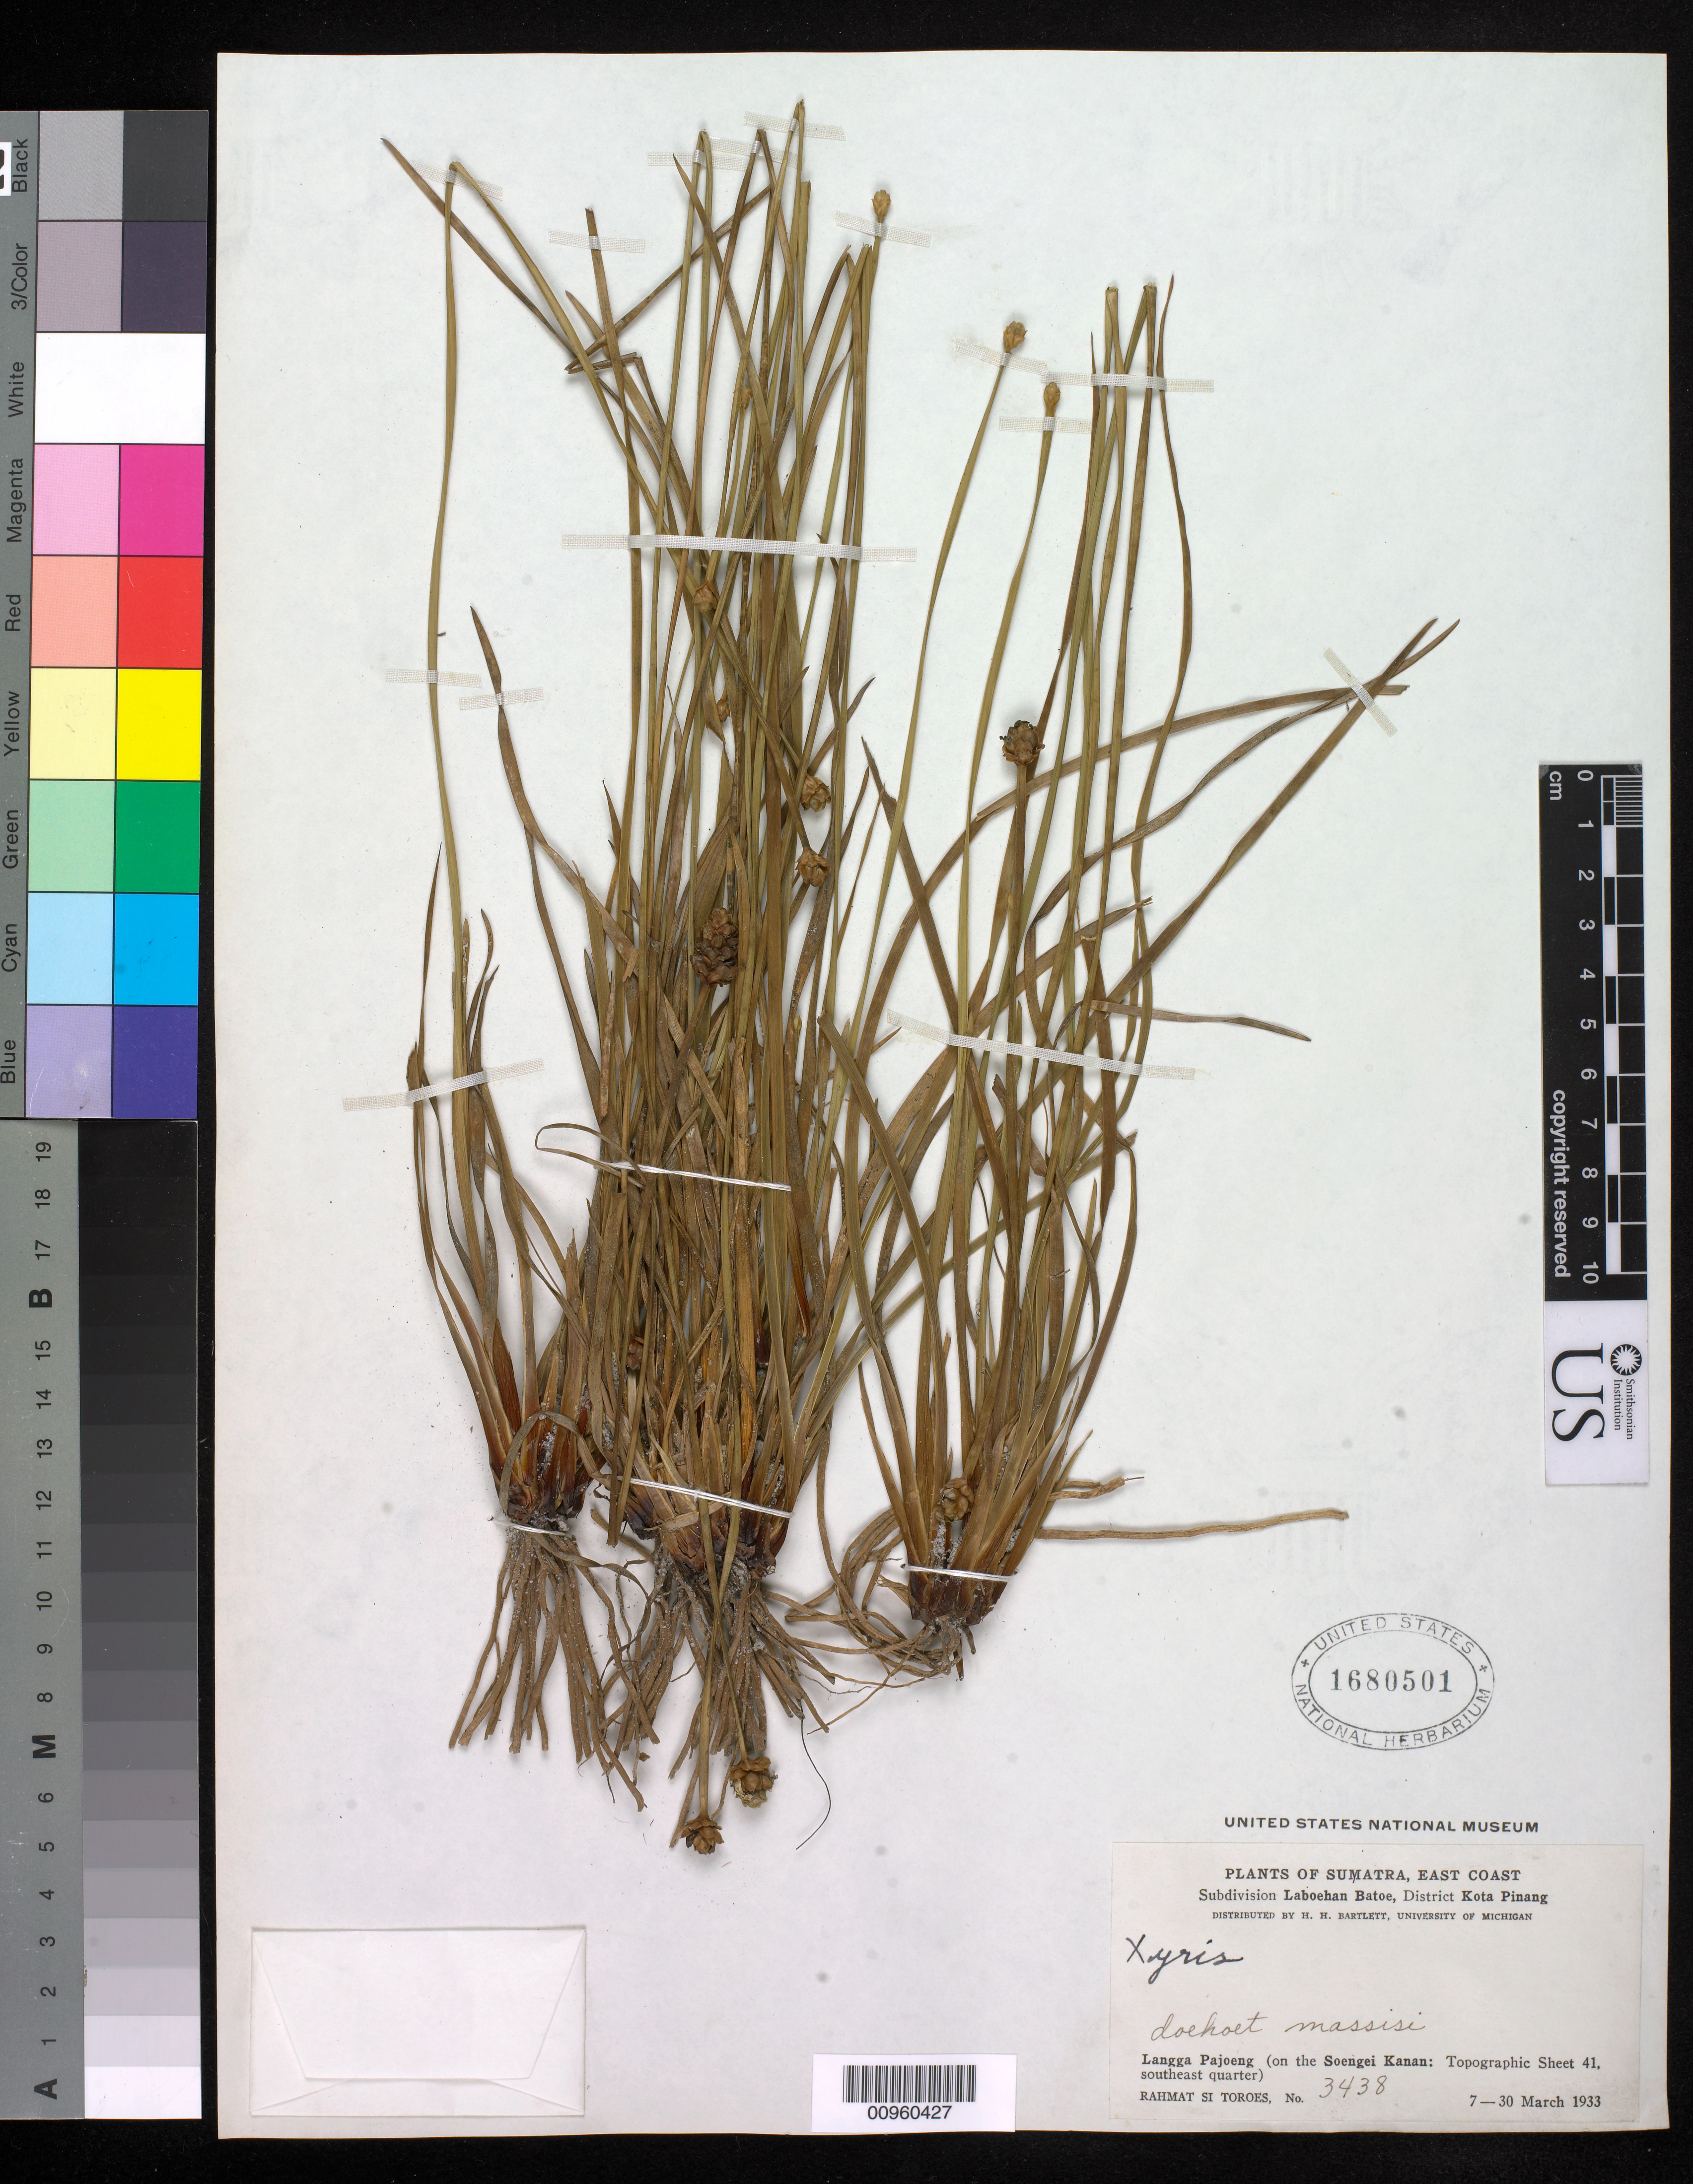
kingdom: Plantae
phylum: Tracheophyta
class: Liliopsida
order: Poales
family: Xyridaceae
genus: Xyris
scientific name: Xyris sp.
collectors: Rahmat Si Boeea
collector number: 3438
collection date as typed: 07 Mar 1933 to 30 Mar 1933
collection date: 1933-03-07/1933-03-30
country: Indonesia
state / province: Sumatra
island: Sumatra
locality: East coast, subdiv. Laboehan Batoe, Dist. Kota Pinang, Langga Pajoeng, Soenei Kanan topographic sheet 41 SE quarter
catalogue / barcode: US 1680501